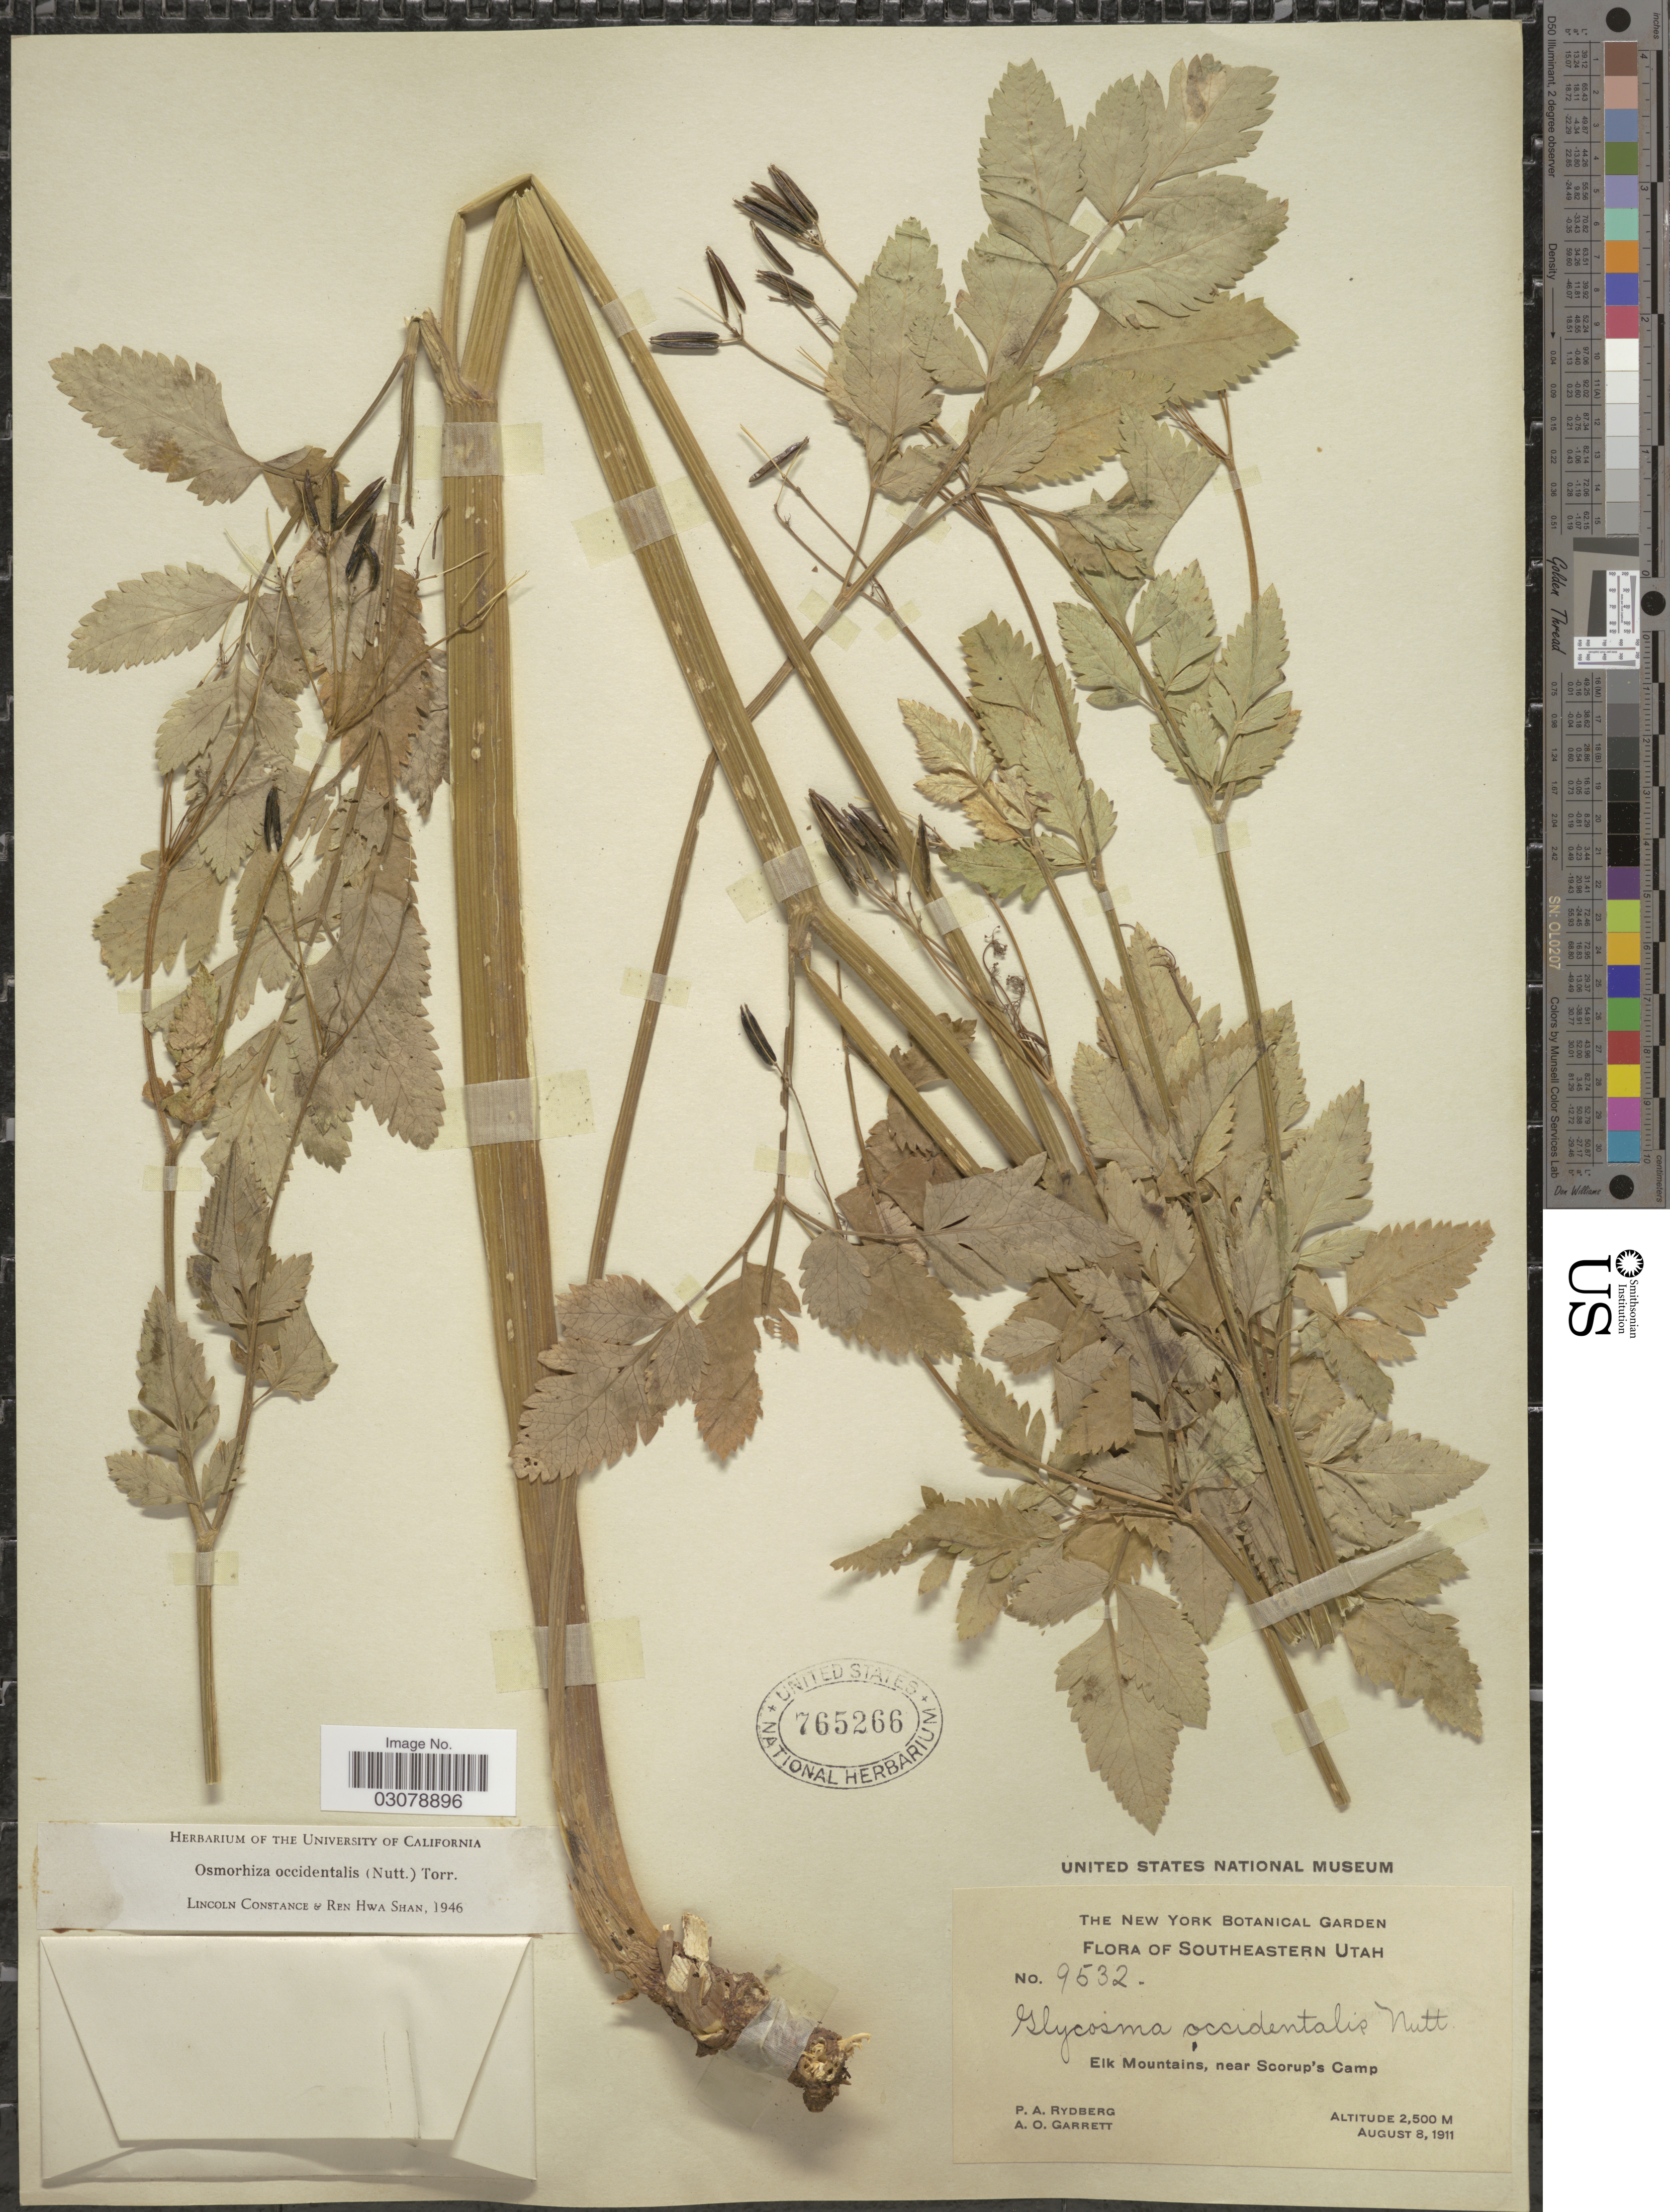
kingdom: Plantae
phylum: Tracheophyta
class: Magnoliopsida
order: Apiales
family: Apiaceae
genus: Osmorhiza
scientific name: Osmorhiza occidentalis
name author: (Nutt.) Torr.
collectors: P. A. Rydberg & A. O. Garrett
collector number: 9532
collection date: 1911-08-08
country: United States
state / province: Utah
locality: Southeastern Utah, Elk Mountains, near Scorup's Camp.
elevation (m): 2500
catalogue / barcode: US 765266